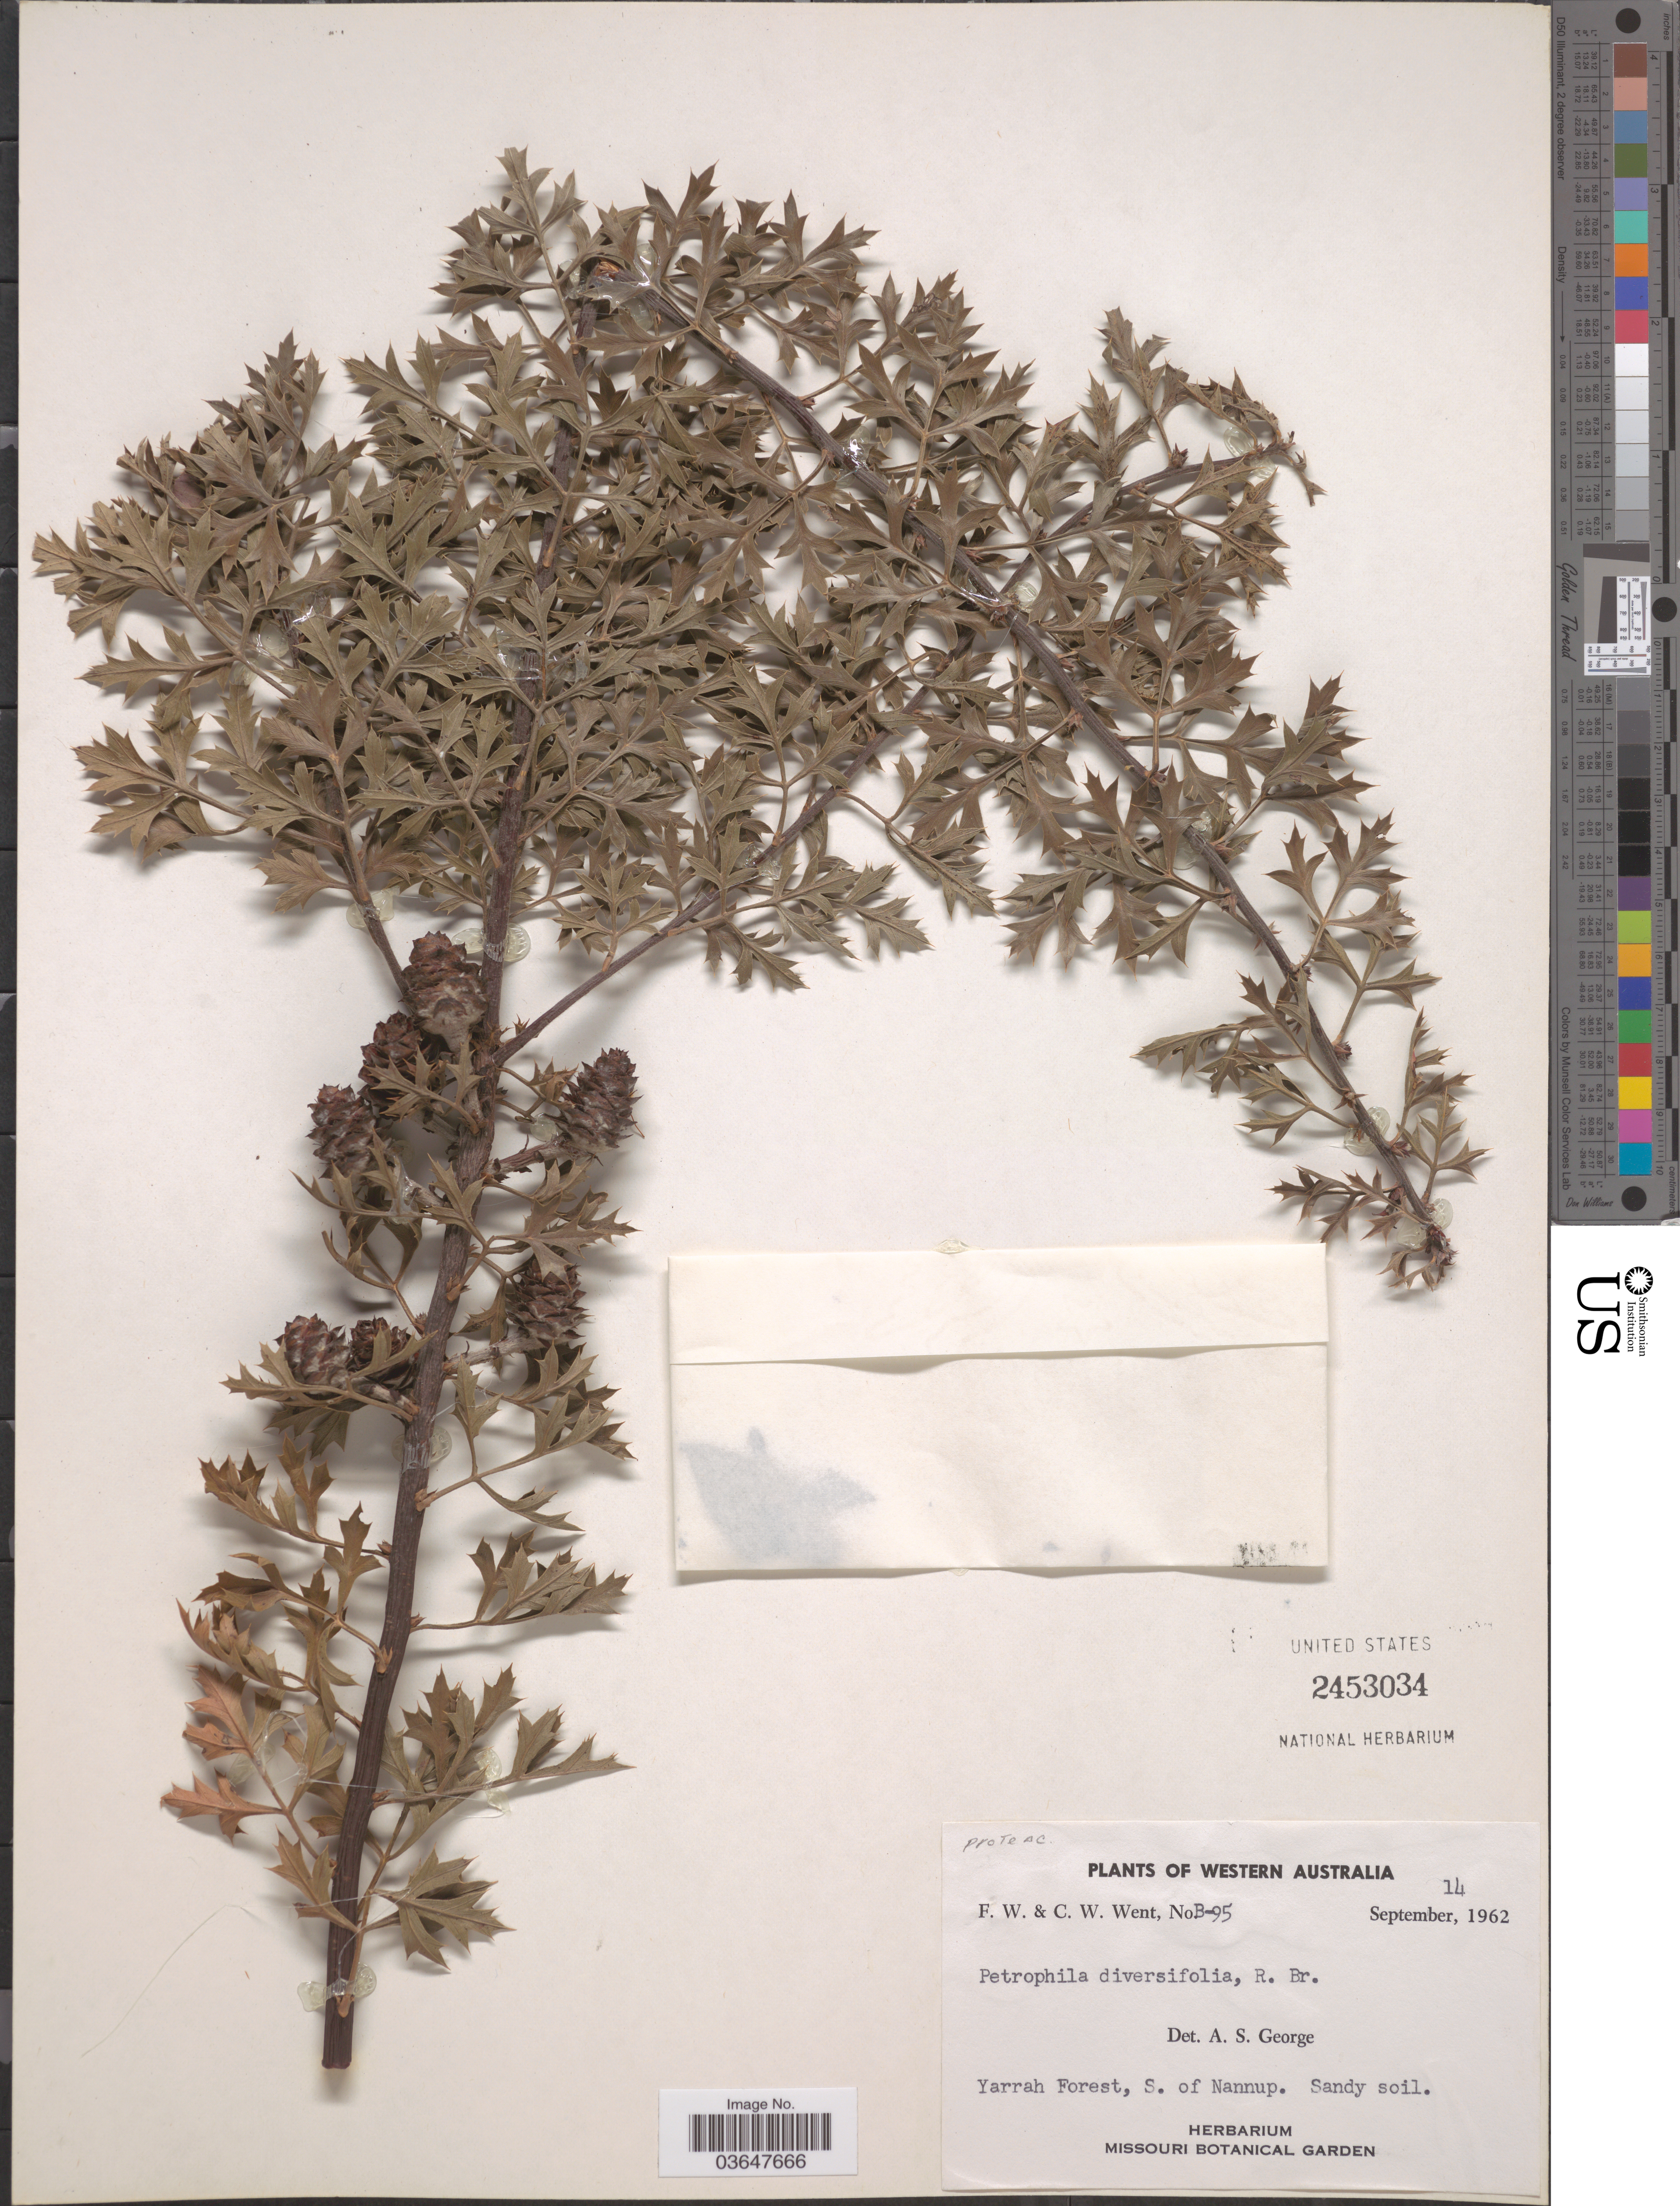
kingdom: Plantae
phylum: Tracheophyta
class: Magnoliopsida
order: Proteales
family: Proteaceae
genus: Petrophile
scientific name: Petrophile diversifolia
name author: R. Br.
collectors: F. W. Went & C. W. Went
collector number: B-95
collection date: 1962-09-14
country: Australia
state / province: Western Australia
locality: Yarrah Forest, S. of Nannup.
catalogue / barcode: US 2453034